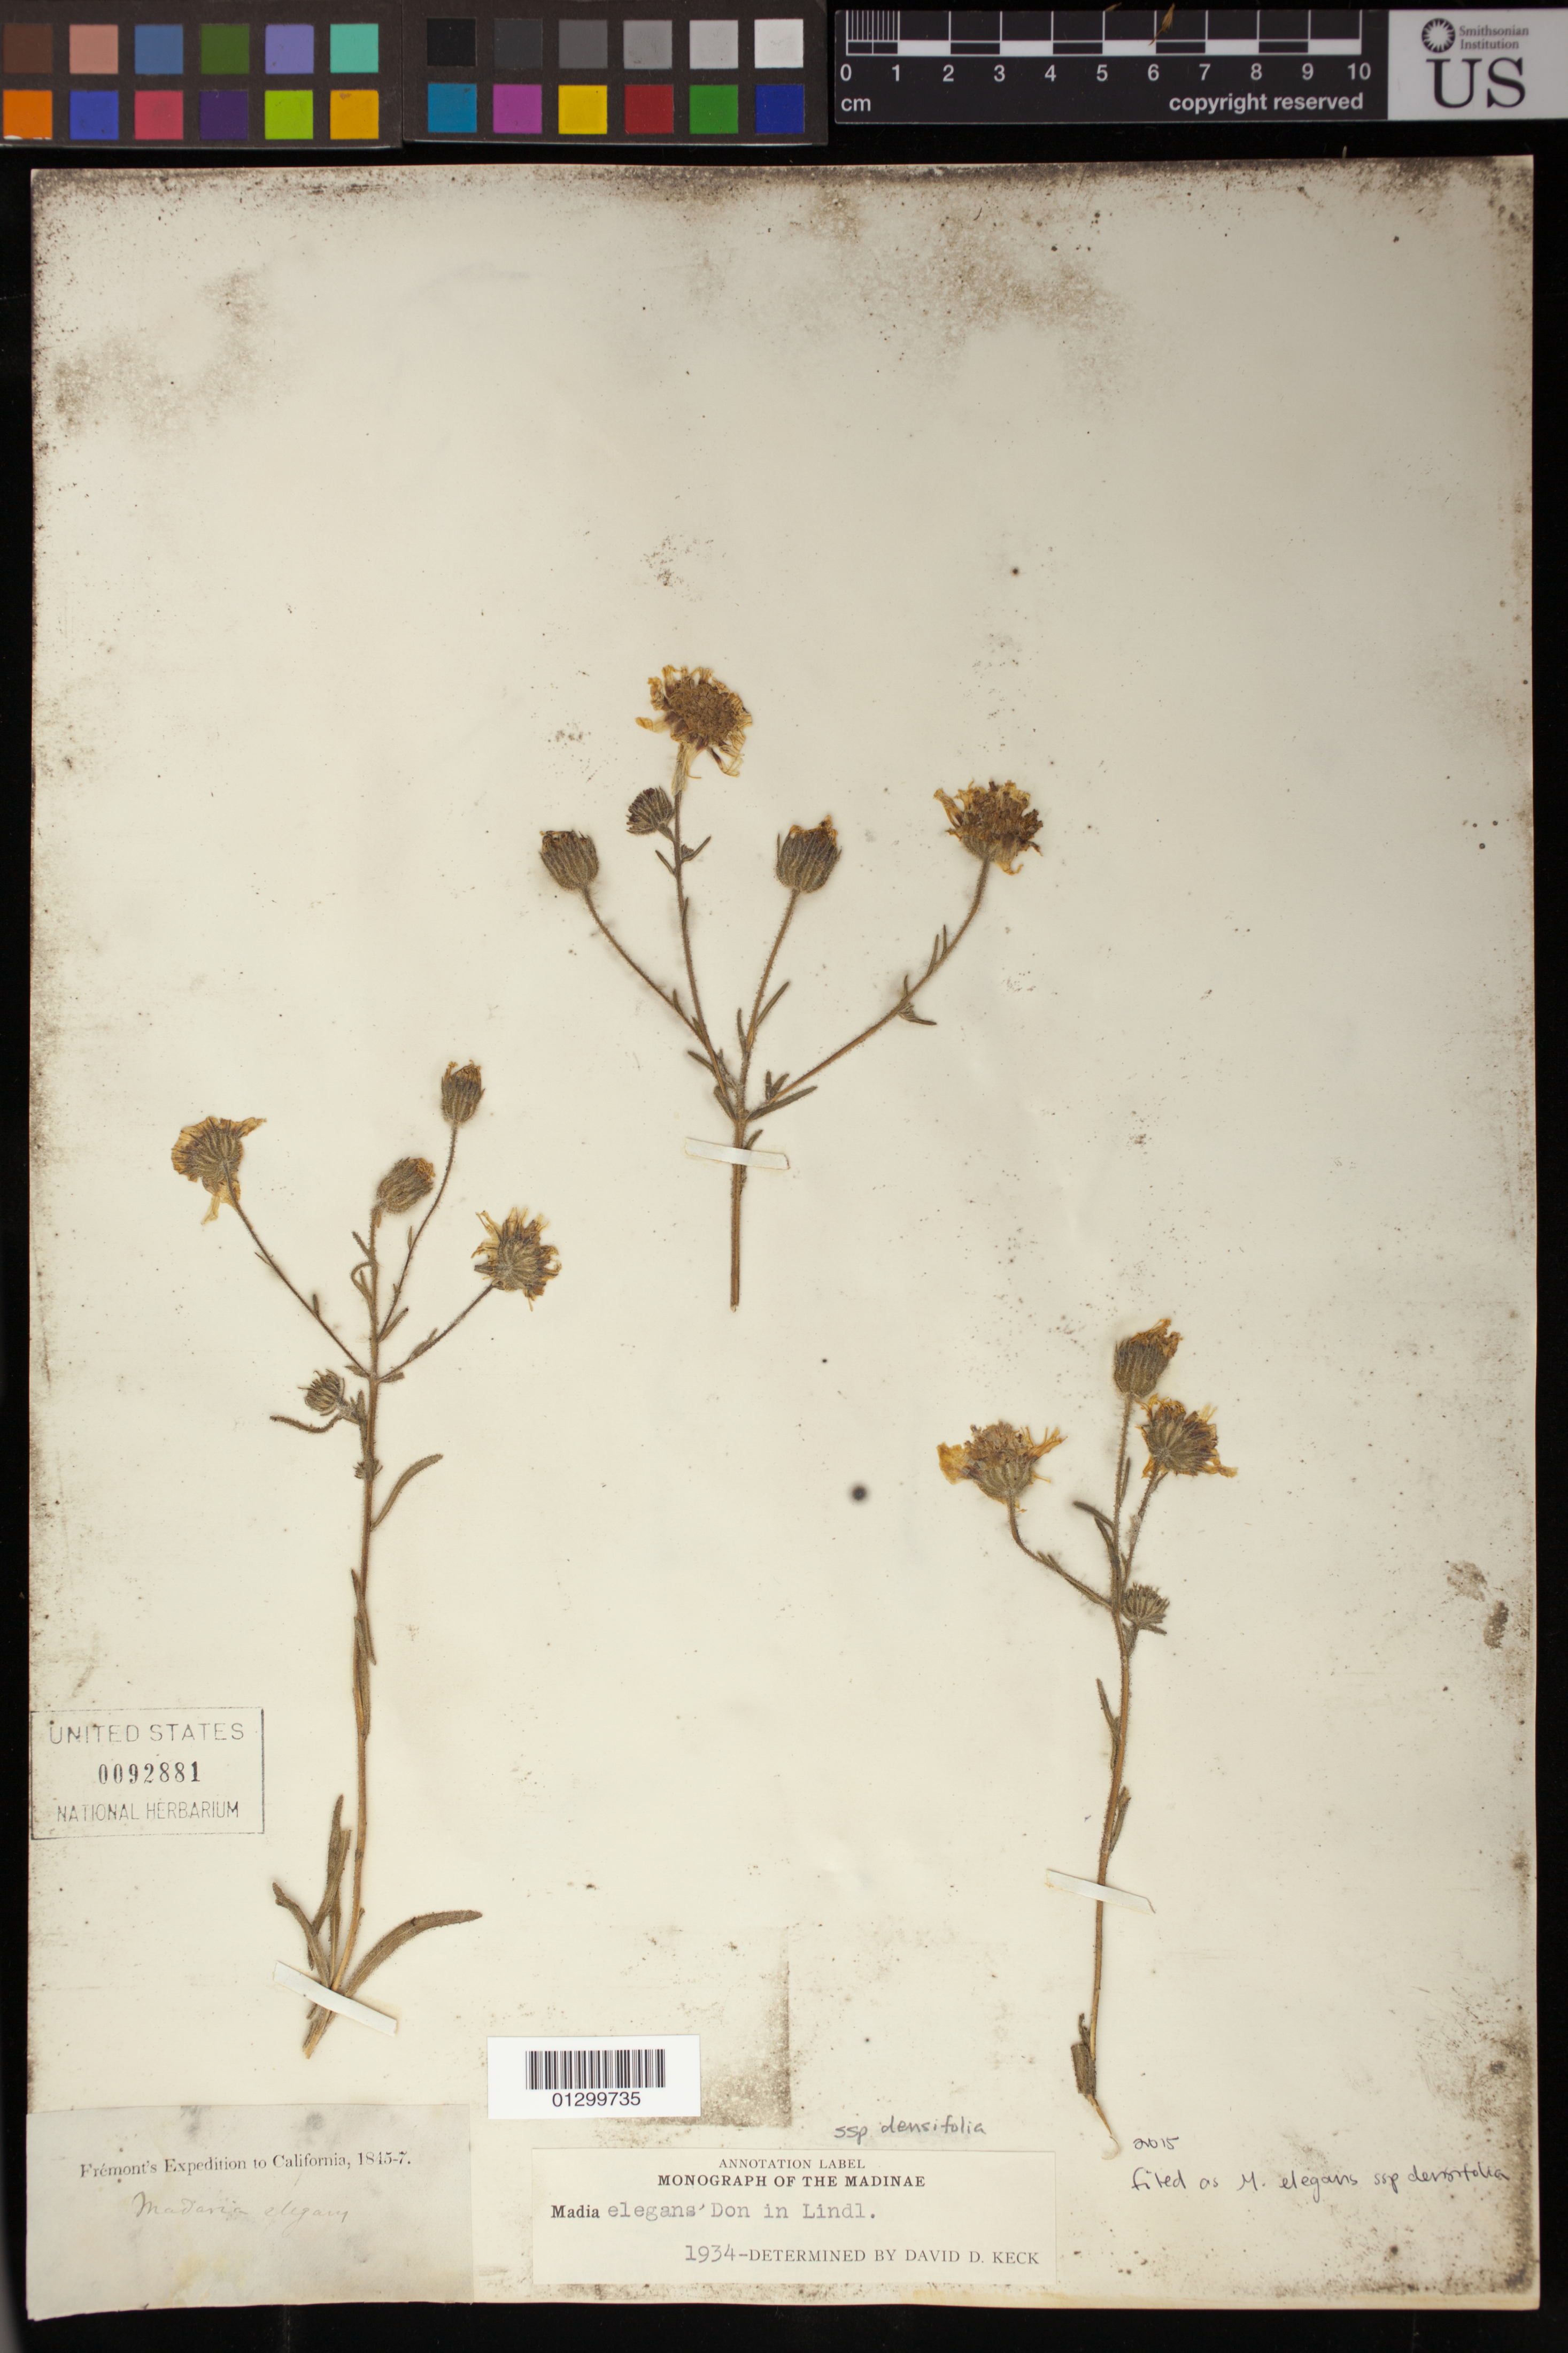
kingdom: Plantae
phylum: Tracheophyta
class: Magnoliopsida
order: Asterales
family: Asteraceae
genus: Madia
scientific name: Madia elegans subsp. densifolia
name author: (Greene) D.D. Keck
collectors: J. C. Frémont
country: United States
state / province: California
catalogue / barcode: US 92881